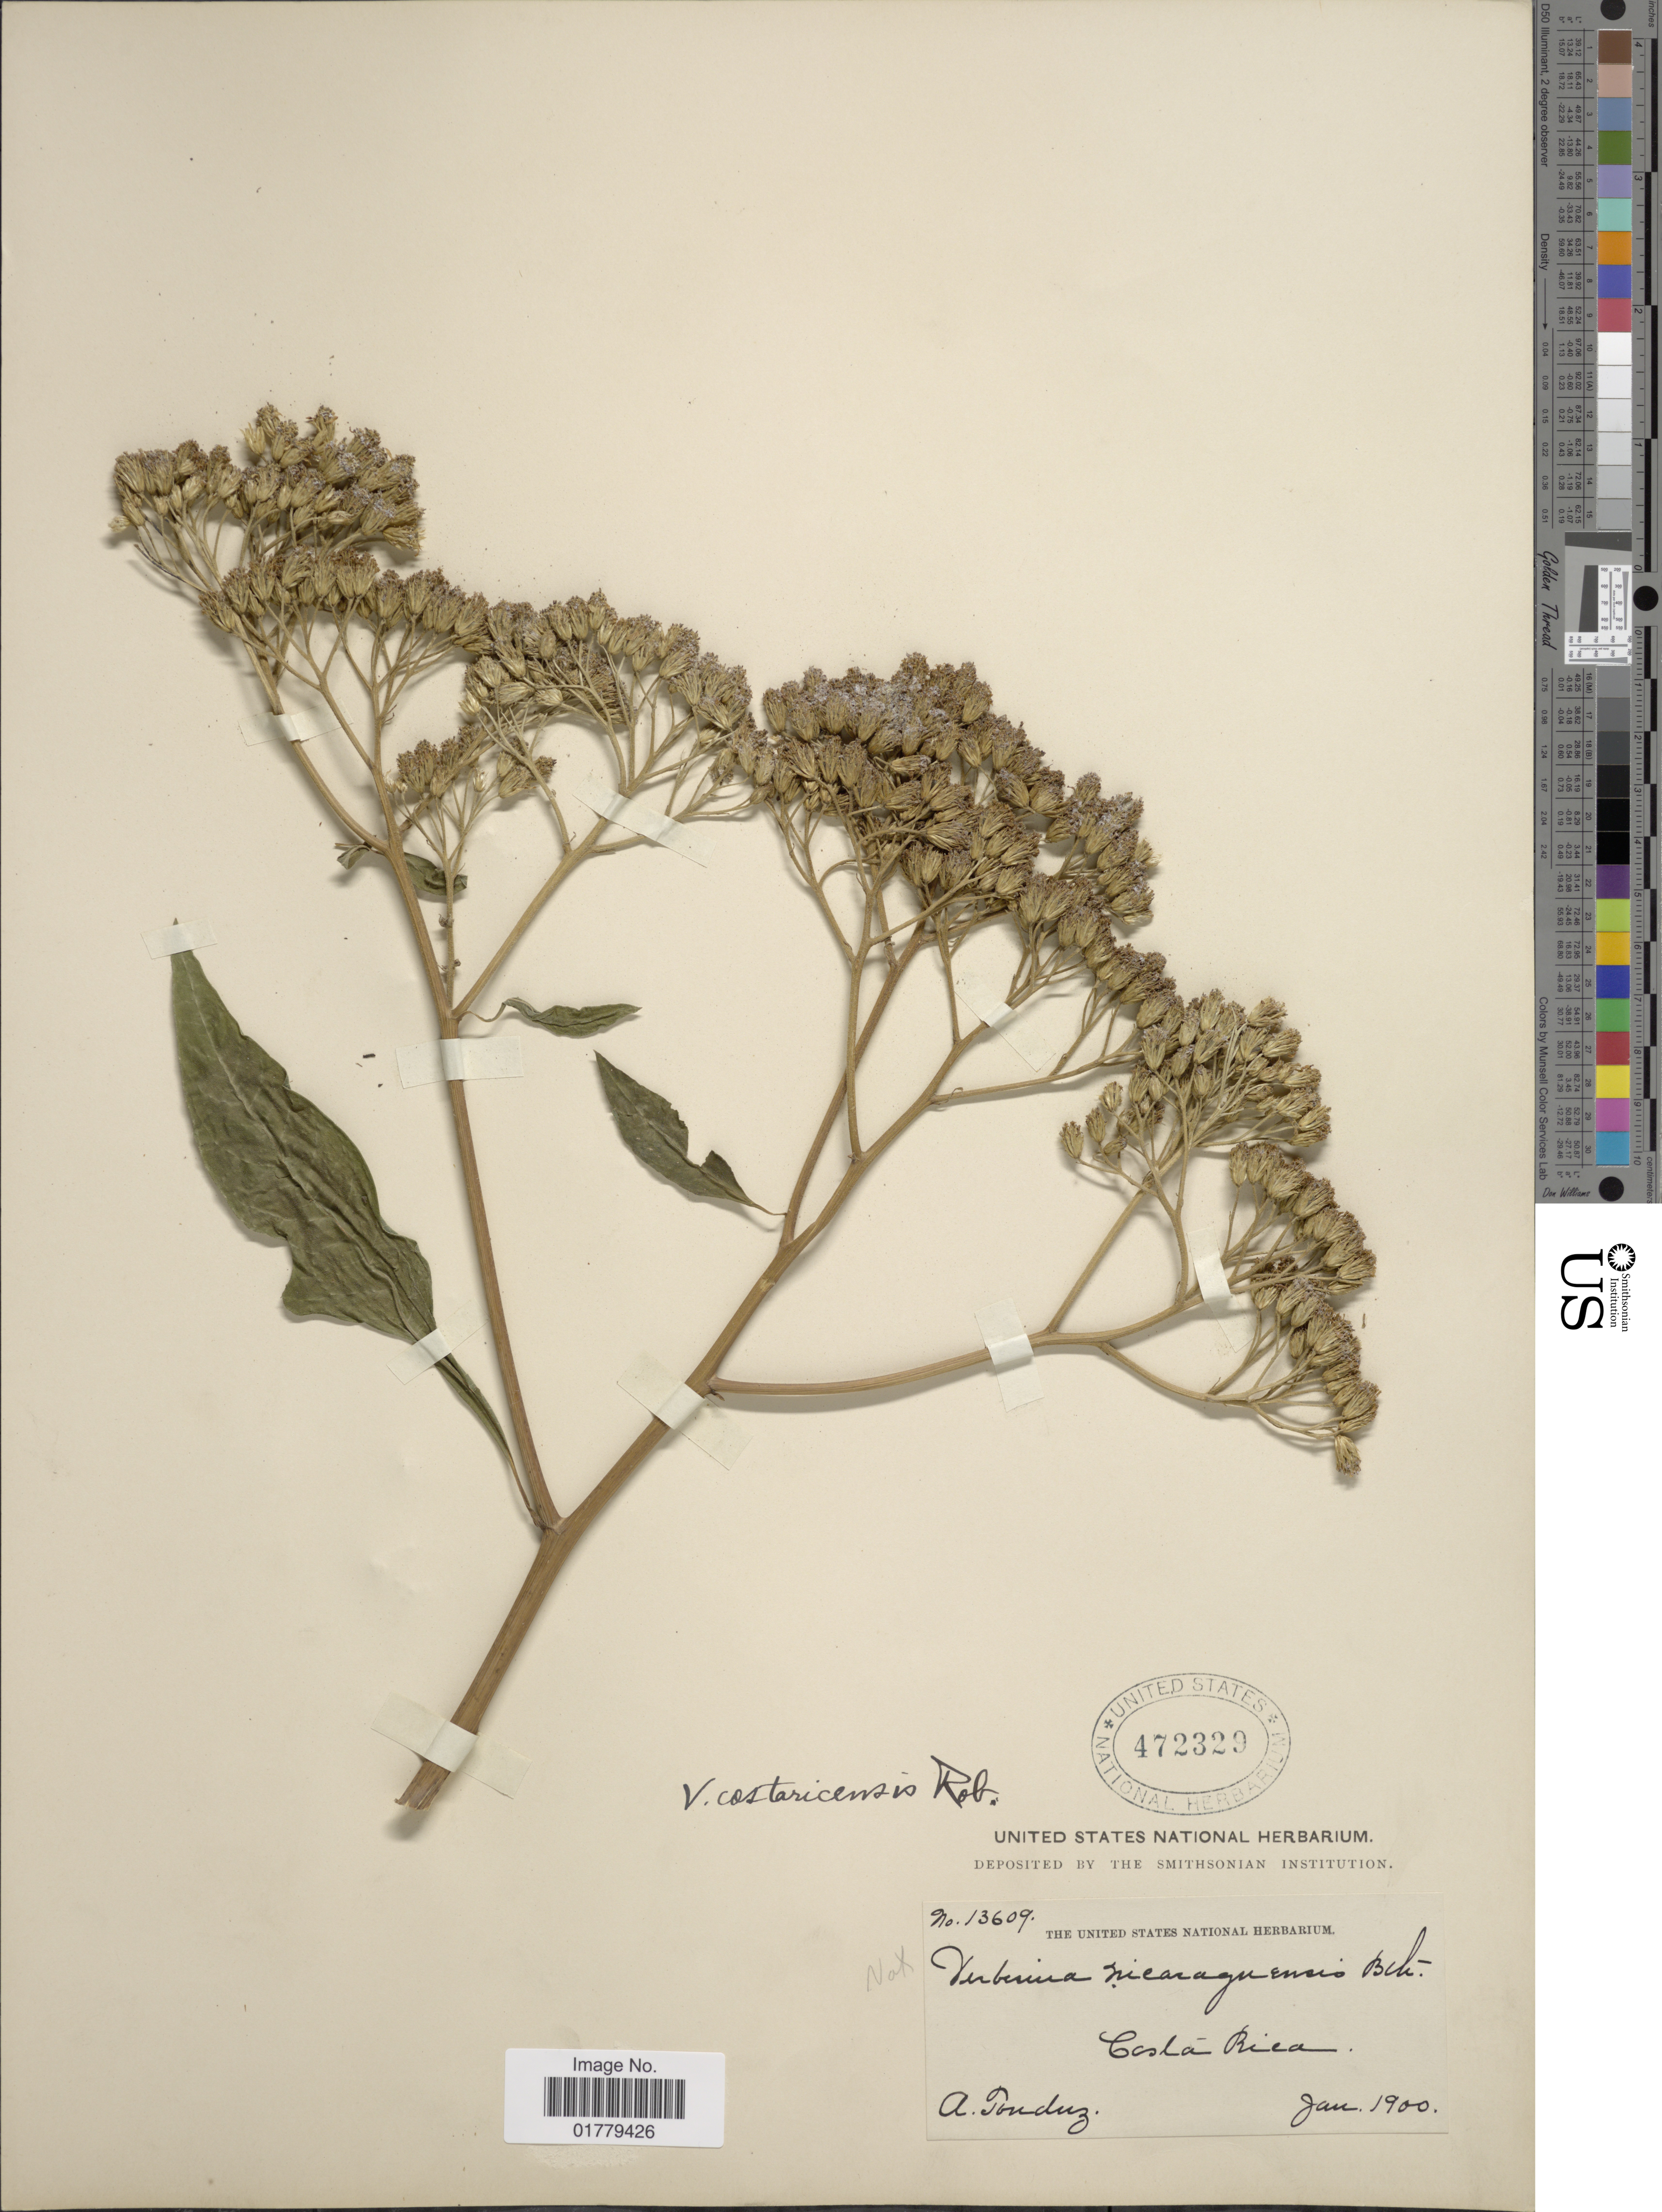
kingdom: Plantae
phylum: Tracheophyta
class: Magnoliopsida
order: Asterales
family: Asteraceae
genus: Verbesina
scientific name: Verbesina costaricensis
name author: B.L. Rob.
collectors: A. Tonduz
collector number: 13609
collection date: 1900-01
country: Costa Rica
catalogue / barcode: US 472329